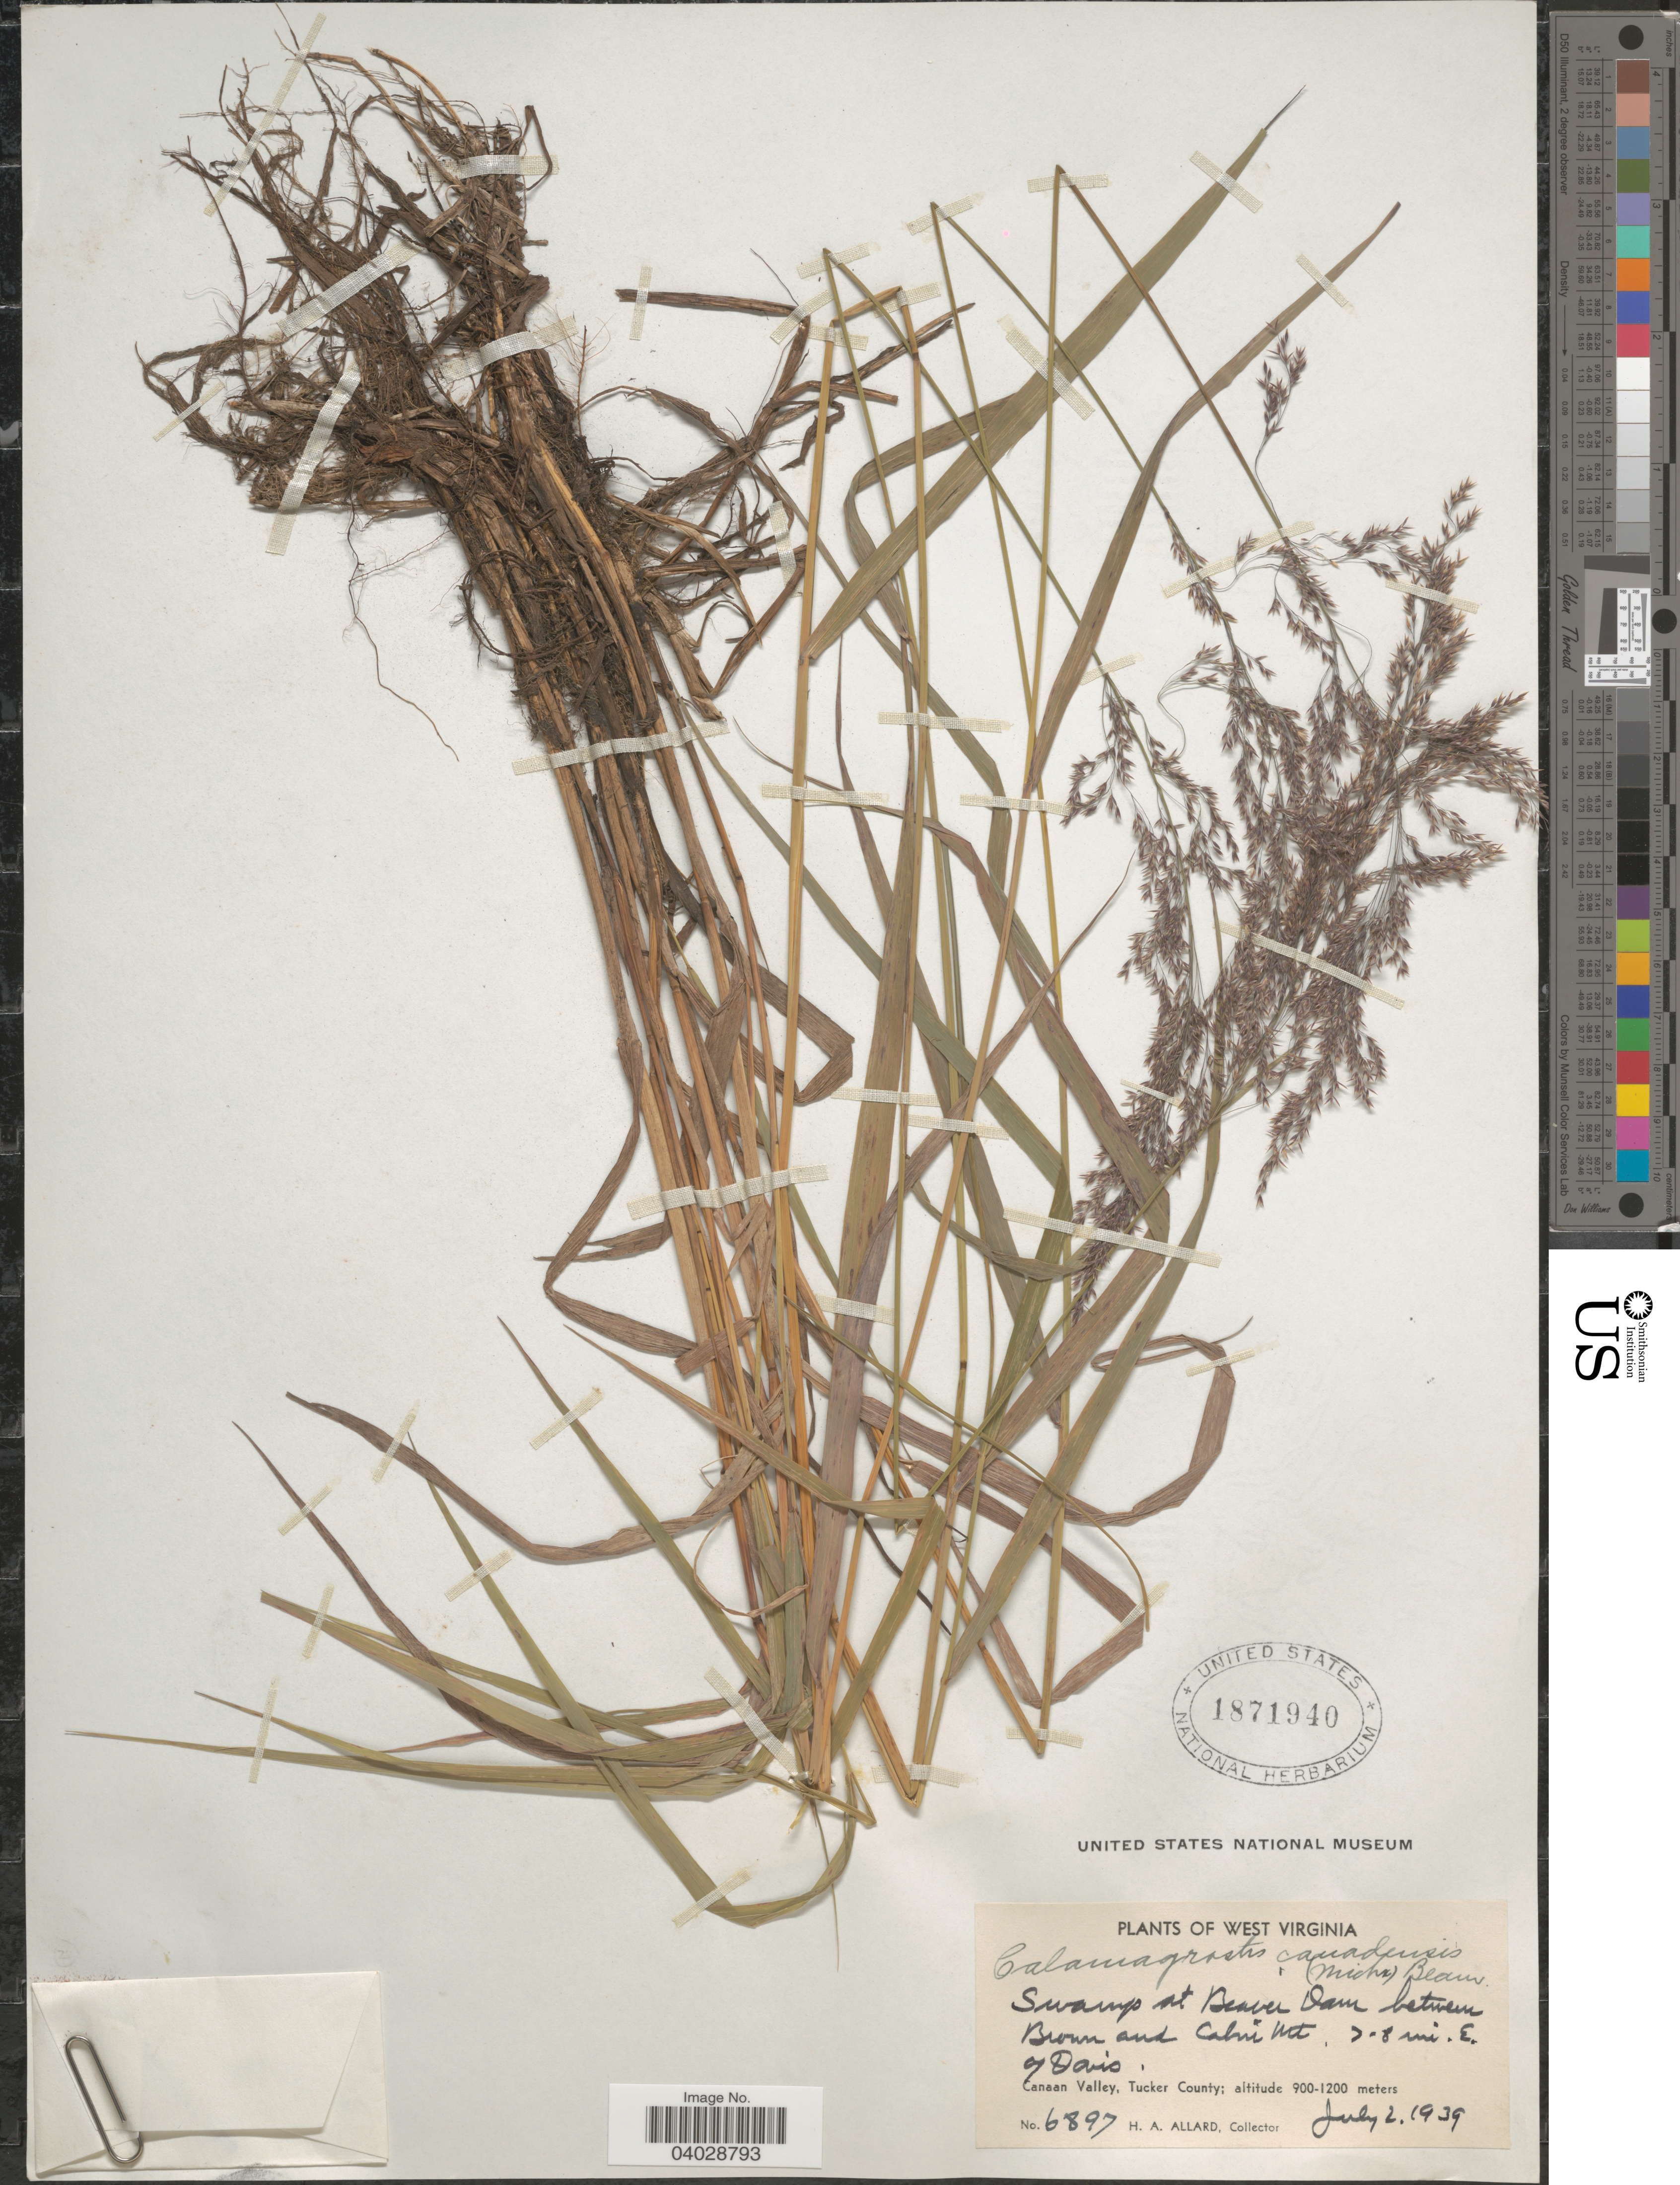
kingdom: Plantae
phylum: Tracheophyta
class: Liliopsida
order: Poales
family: Poaceae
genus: Calamagrostis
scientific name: Calamagrostis canadensis var. macouniana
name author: (Vasey) Stebbins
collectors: H. A. Allard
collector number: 6897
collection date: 1939-07-02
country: United States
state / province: West Virginia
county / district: Tucker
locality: Swamp at Beaver Dam between Brown and Cabin Mt., 7-8 mi. E. of Davis. Canaan Valley, Tucker County.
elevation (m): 900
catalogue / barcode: US 1871940